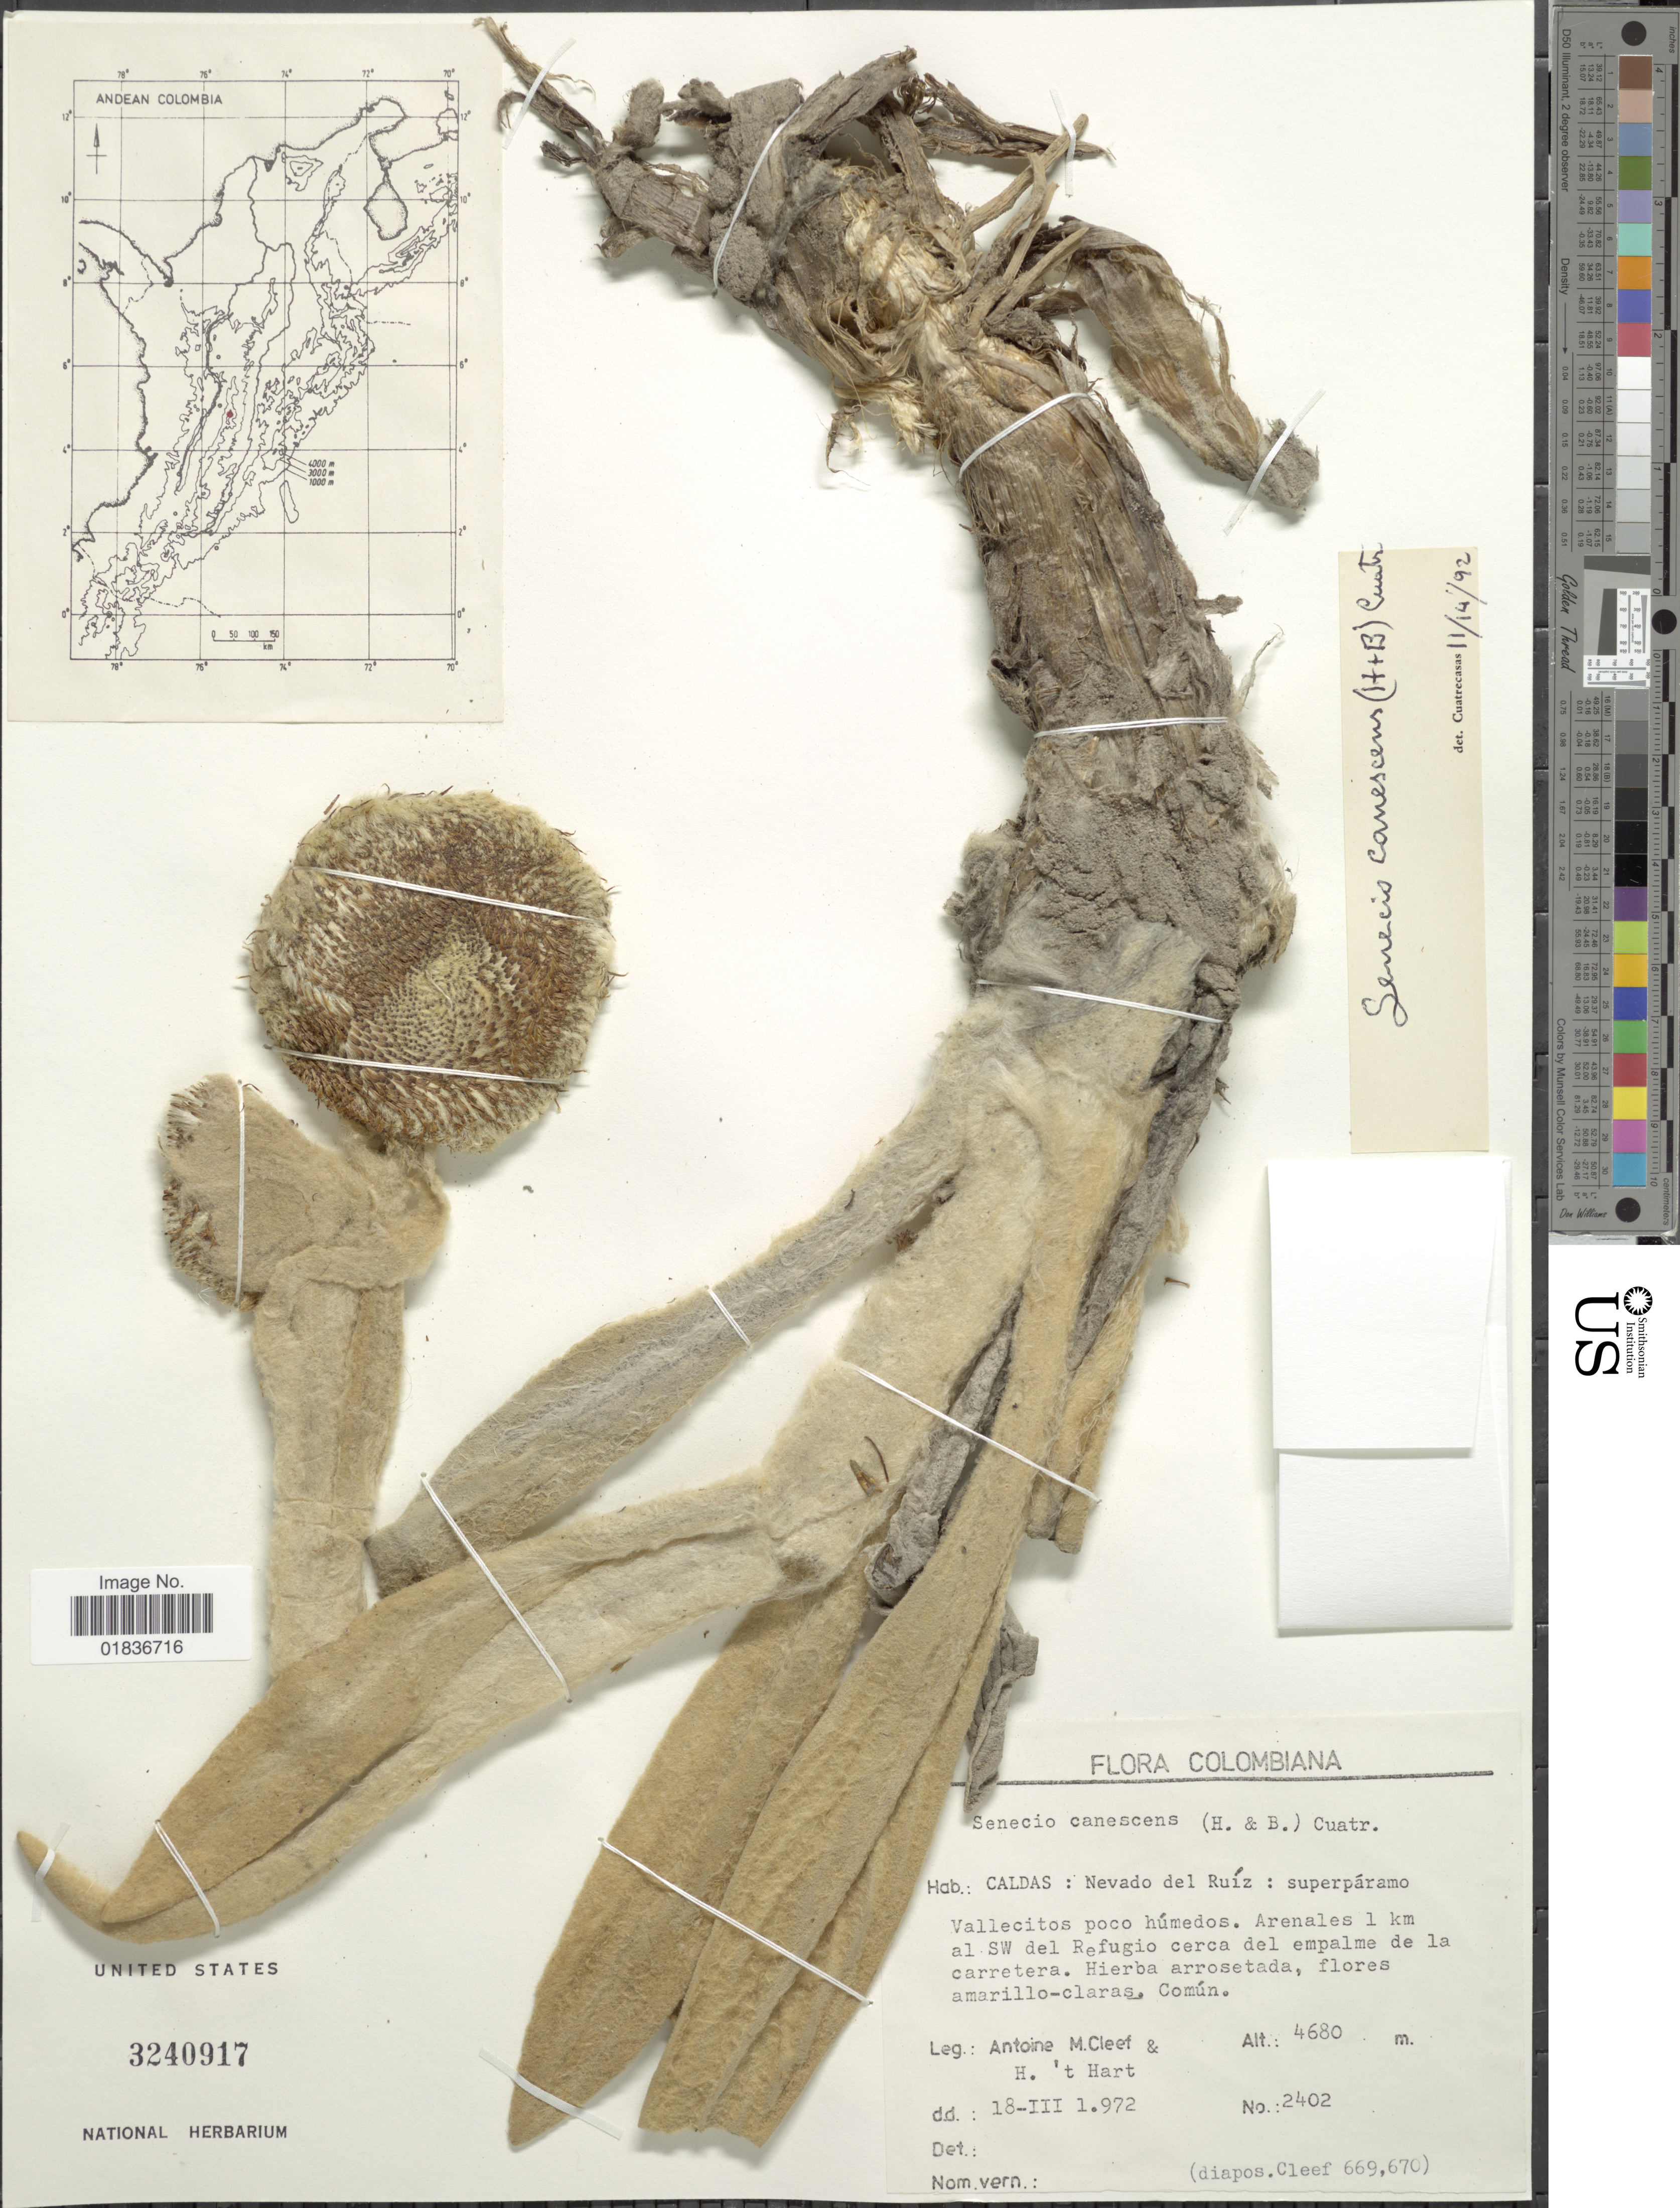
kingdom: Plantae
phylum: Tracheophyta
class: Magnoliopsida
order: Asterales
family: Asteraceae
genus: Senecio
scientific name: Senecio canescens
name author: (Bonpl.) Cuatrec.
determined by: Salomon, Luciana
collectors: A. M. Cleef & H. 't Hart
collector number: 2402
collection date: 1972-03-18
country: Colombia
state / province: Caldas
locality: Caldas: Nevado del Ruiz: Arenales 1 km als SW del Refugio cerca del empalme de la carretera.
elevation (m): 4680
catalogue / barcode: US 3240917